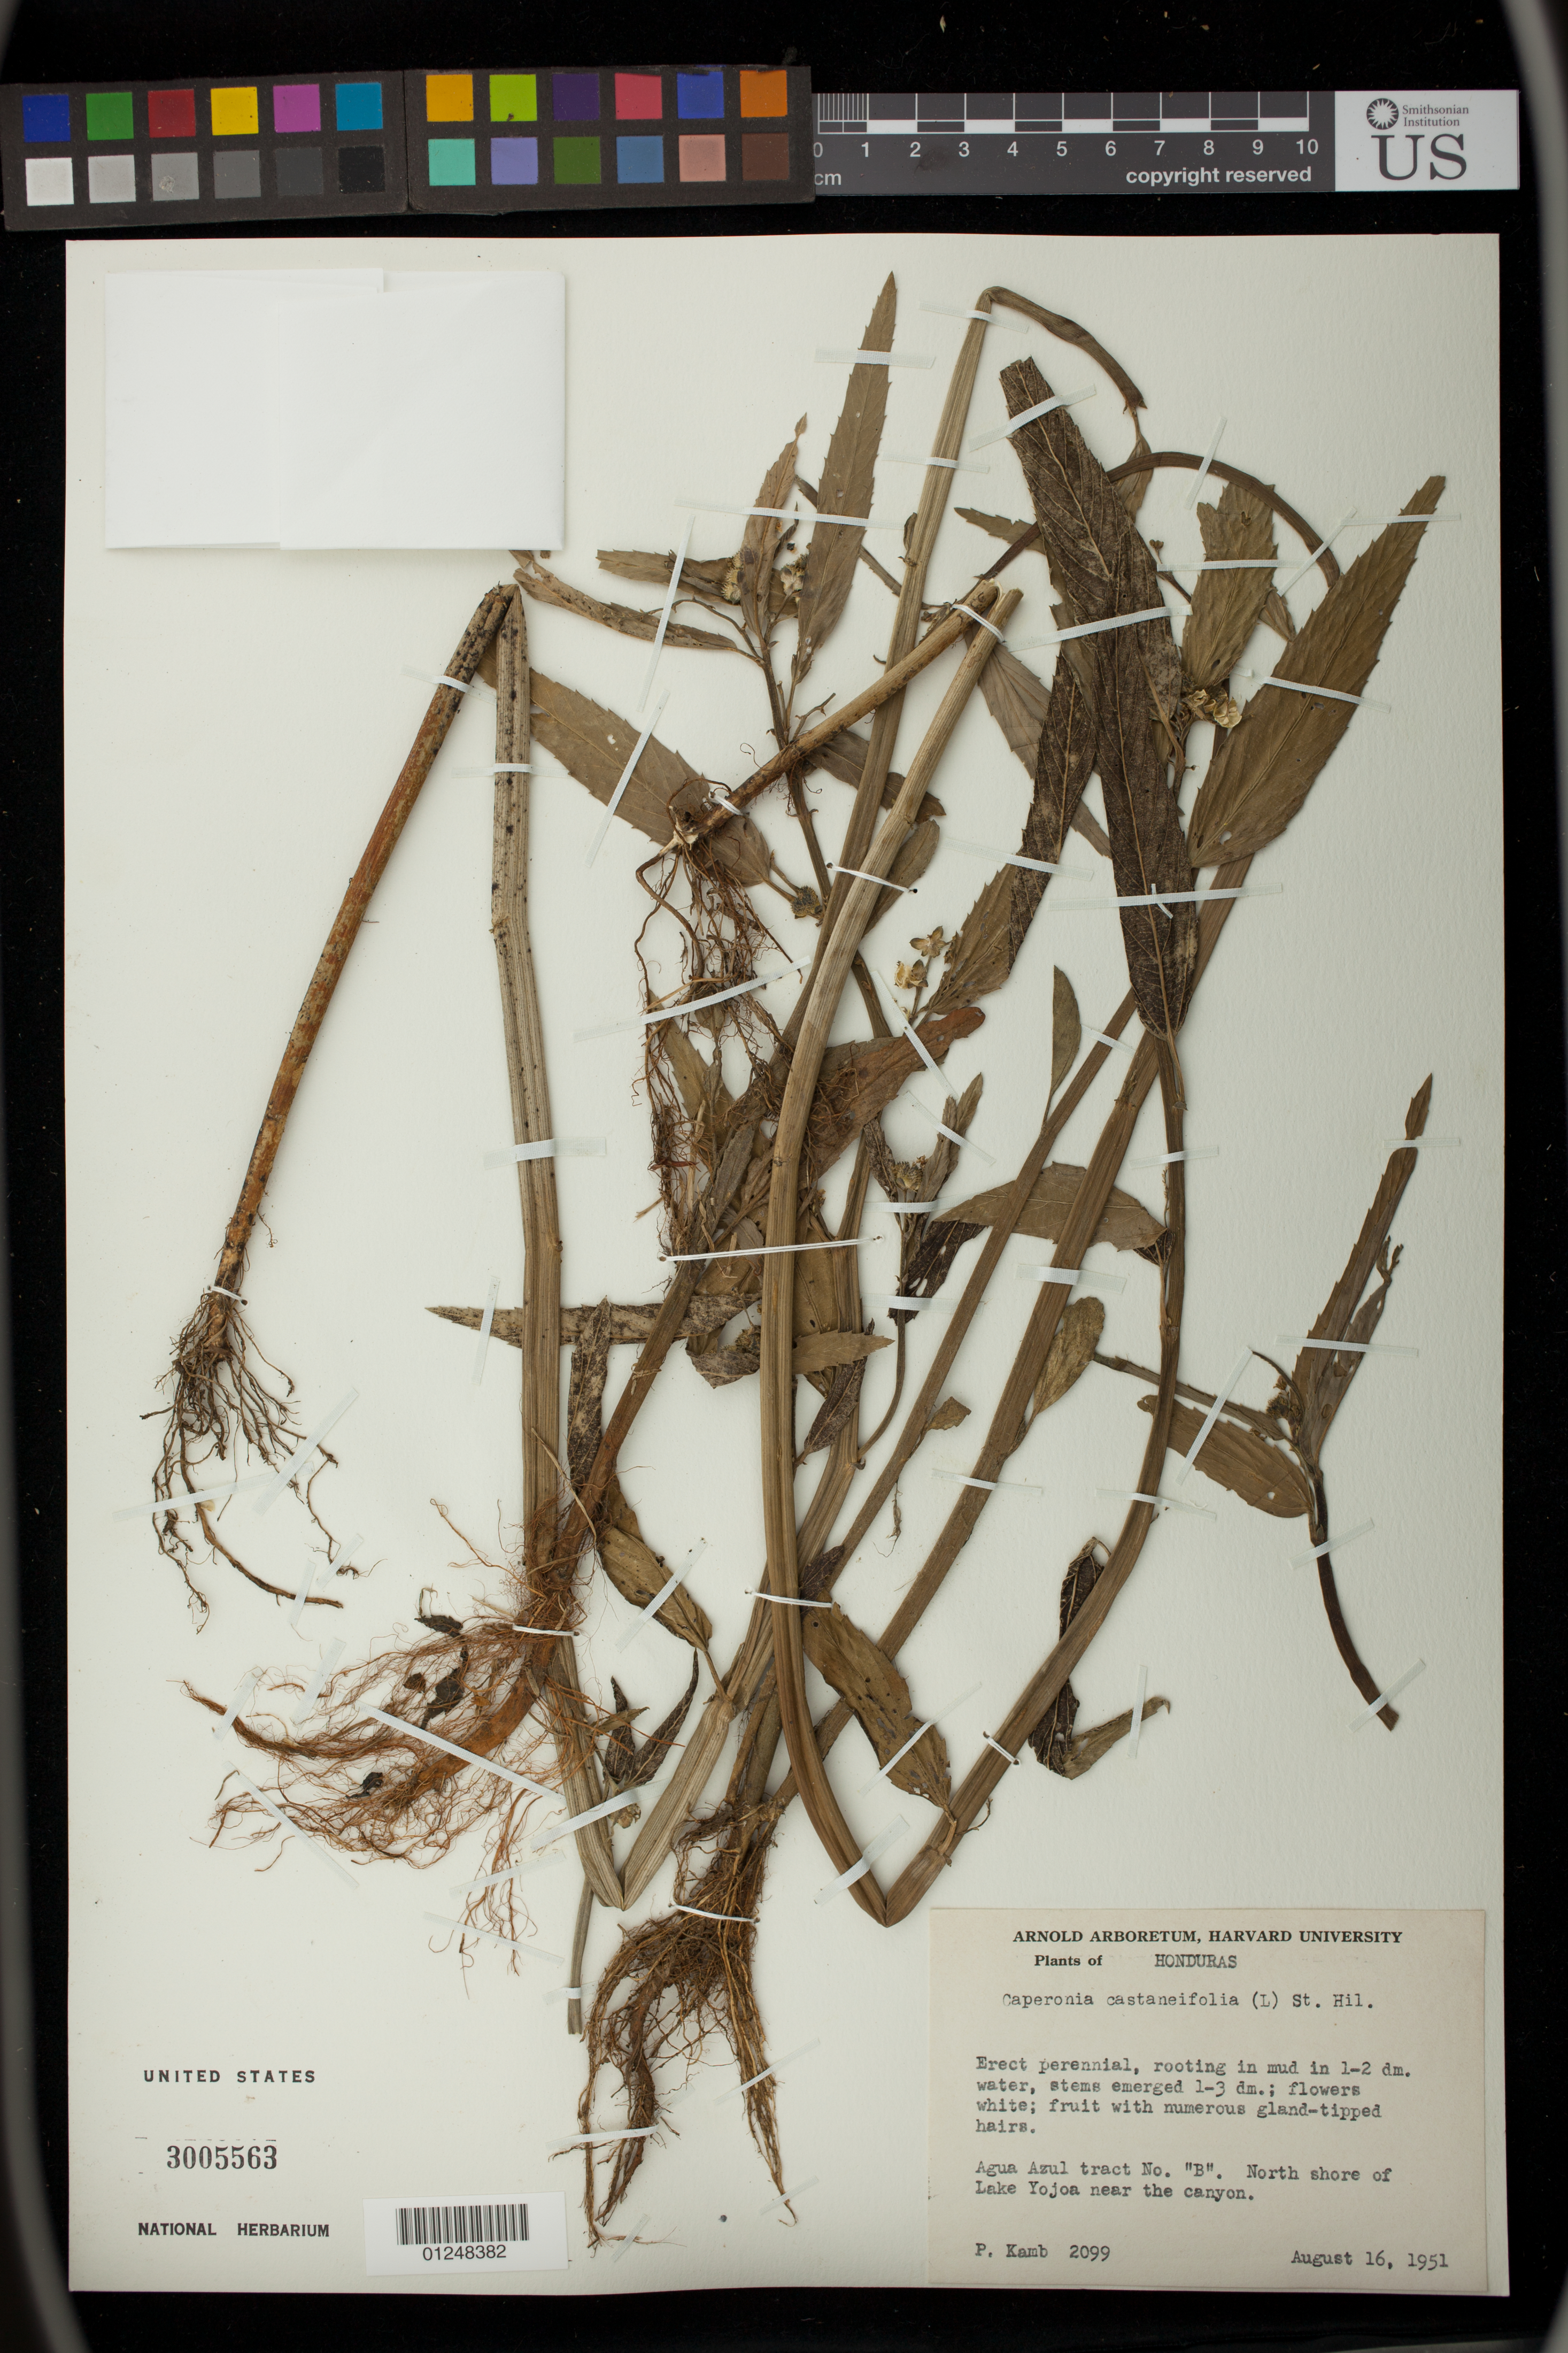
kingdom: Plantae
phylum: Tracheophyta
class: Magnoliopsida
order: Malpighiales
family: Euphorbiaceae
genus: Caperonia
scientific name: Caperonia castaneifolia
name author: (L.) A. St.-Hil.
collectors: P. Kamb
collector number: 2099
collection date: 1951-08-16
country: Honduras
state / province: Cortes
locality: Agua Azul tract No. "B". North shore of Lake Yojoa near the canyon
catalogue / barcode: US 3005563